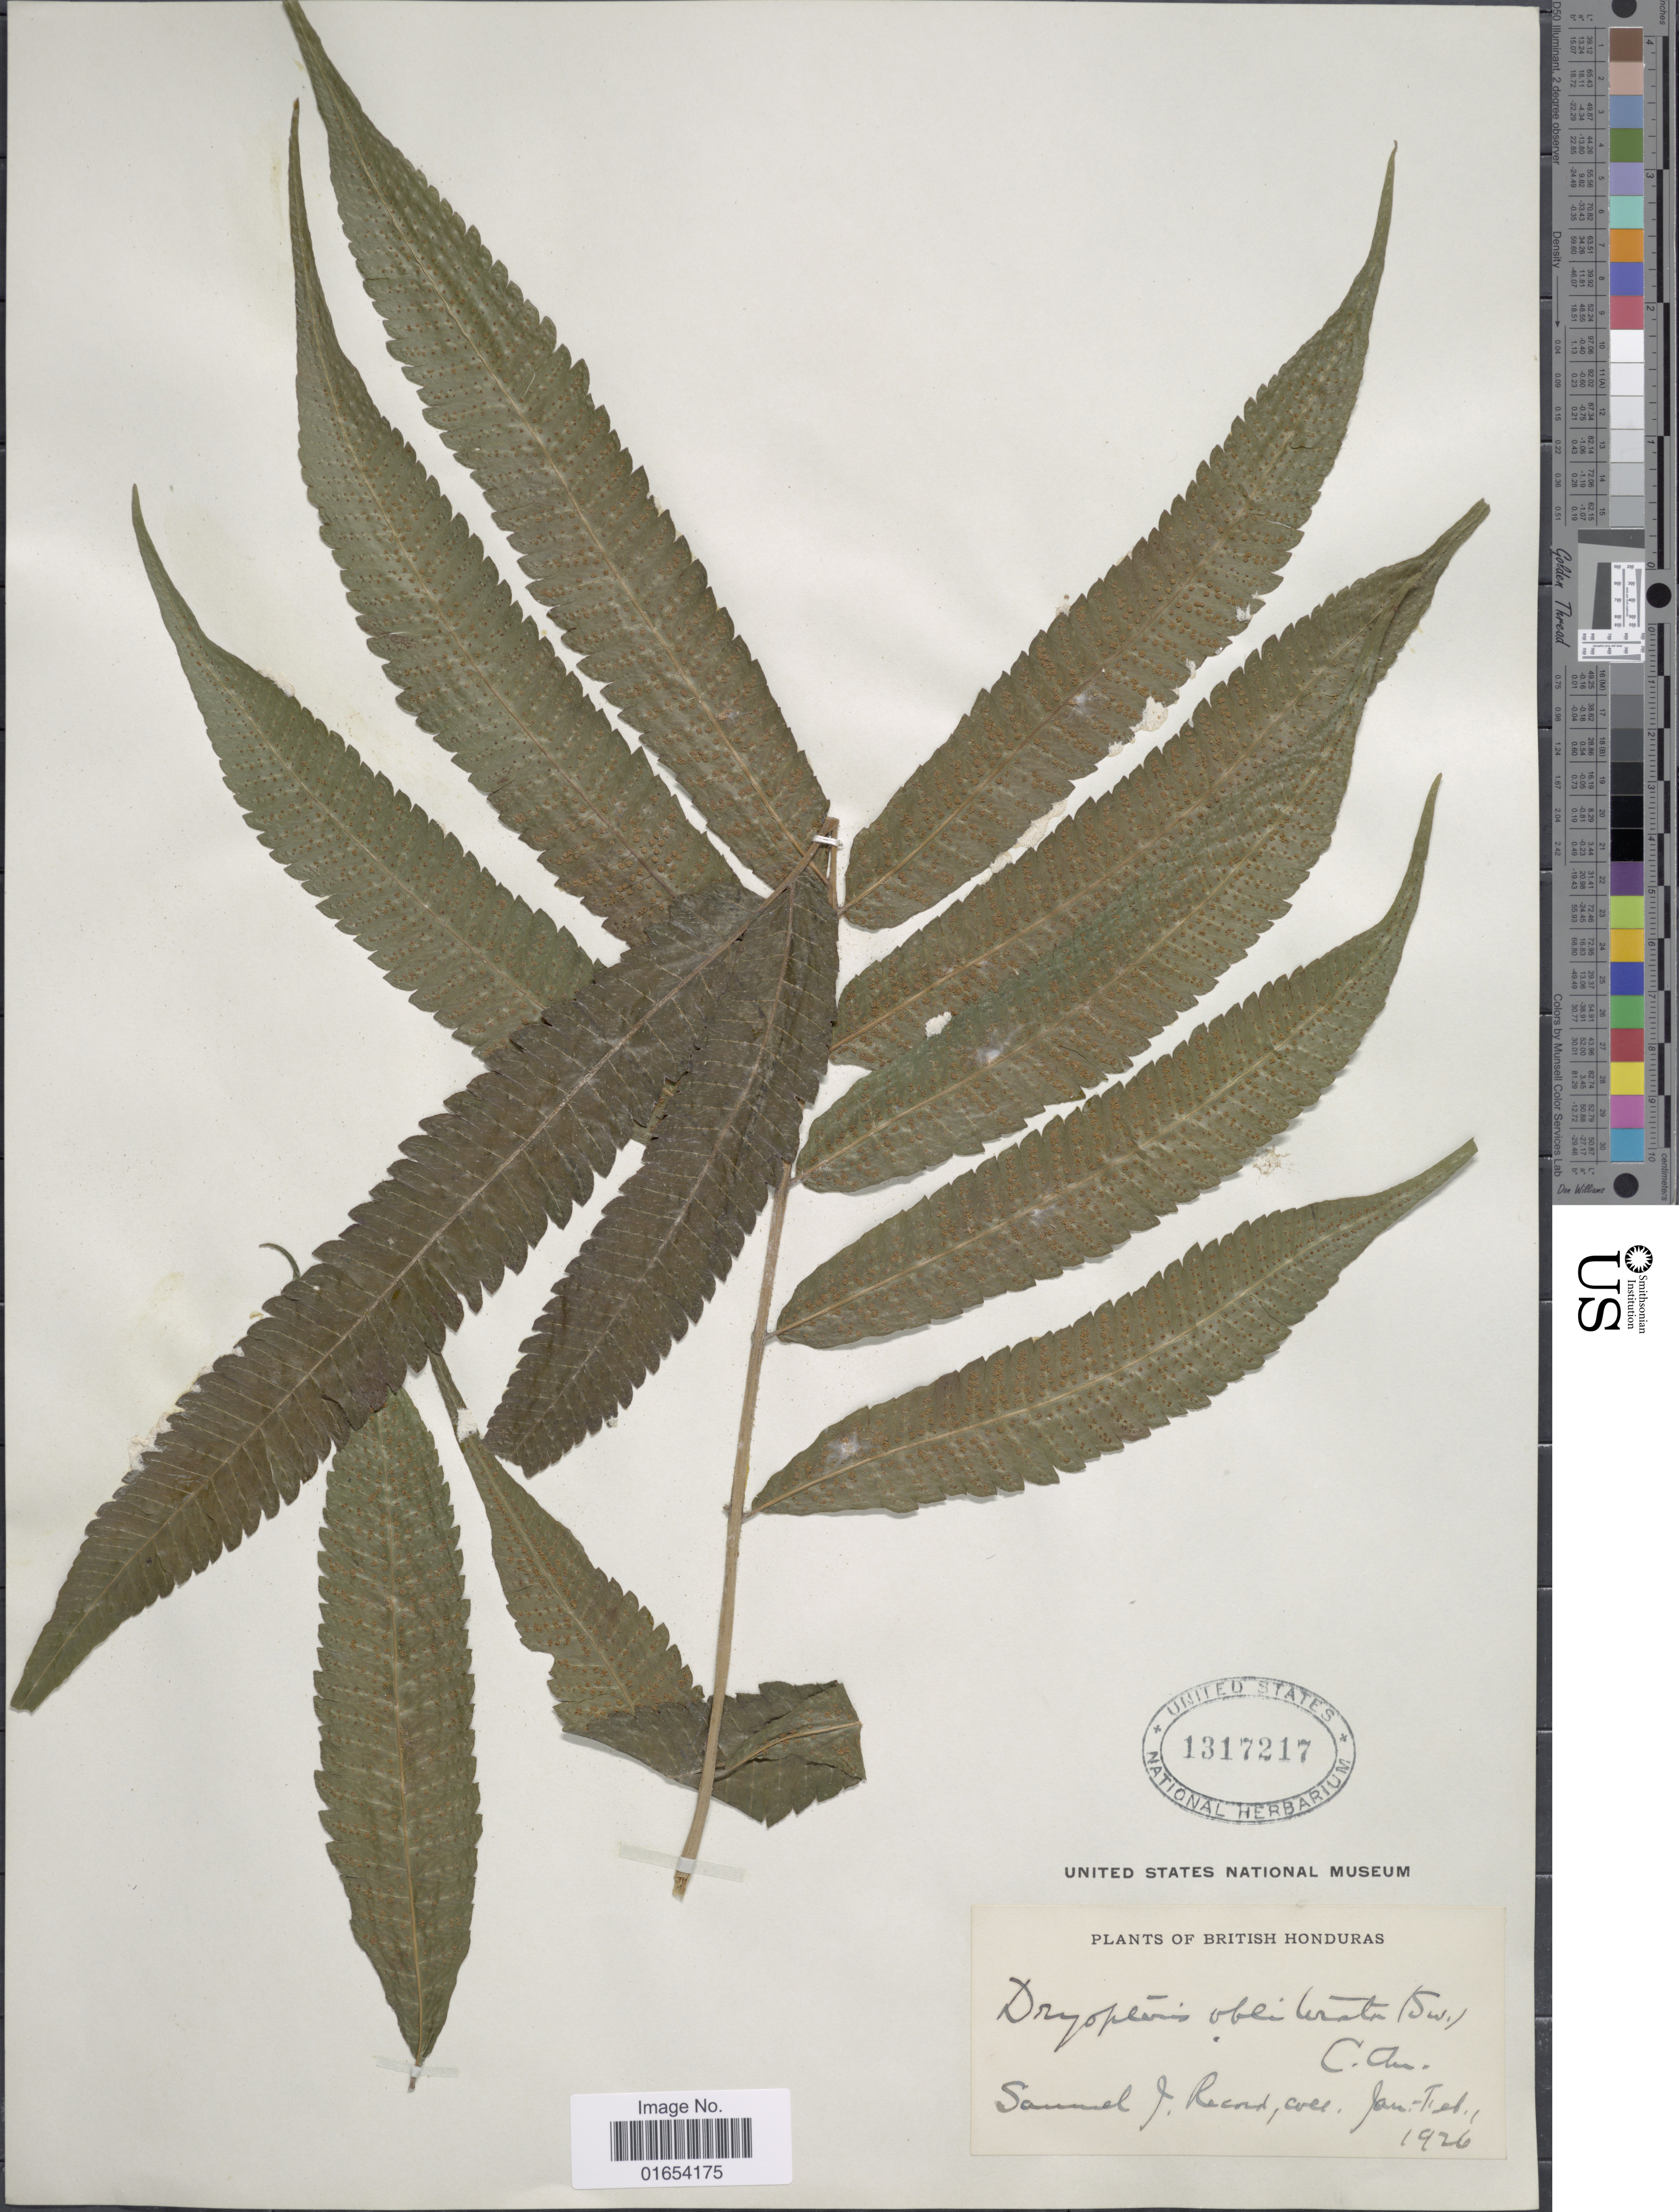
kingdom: Plantae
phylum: Tracheophyta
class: Polypodiopsida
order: Polypodiales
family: Thelypteridaceae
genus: Goniopteris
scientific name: Goniopteris obliterata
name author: (Sw.) C. Presl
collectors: S. J. Record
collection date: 1926-01/1926-02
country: Belize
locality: British Honduras.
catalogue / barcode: US 1317217